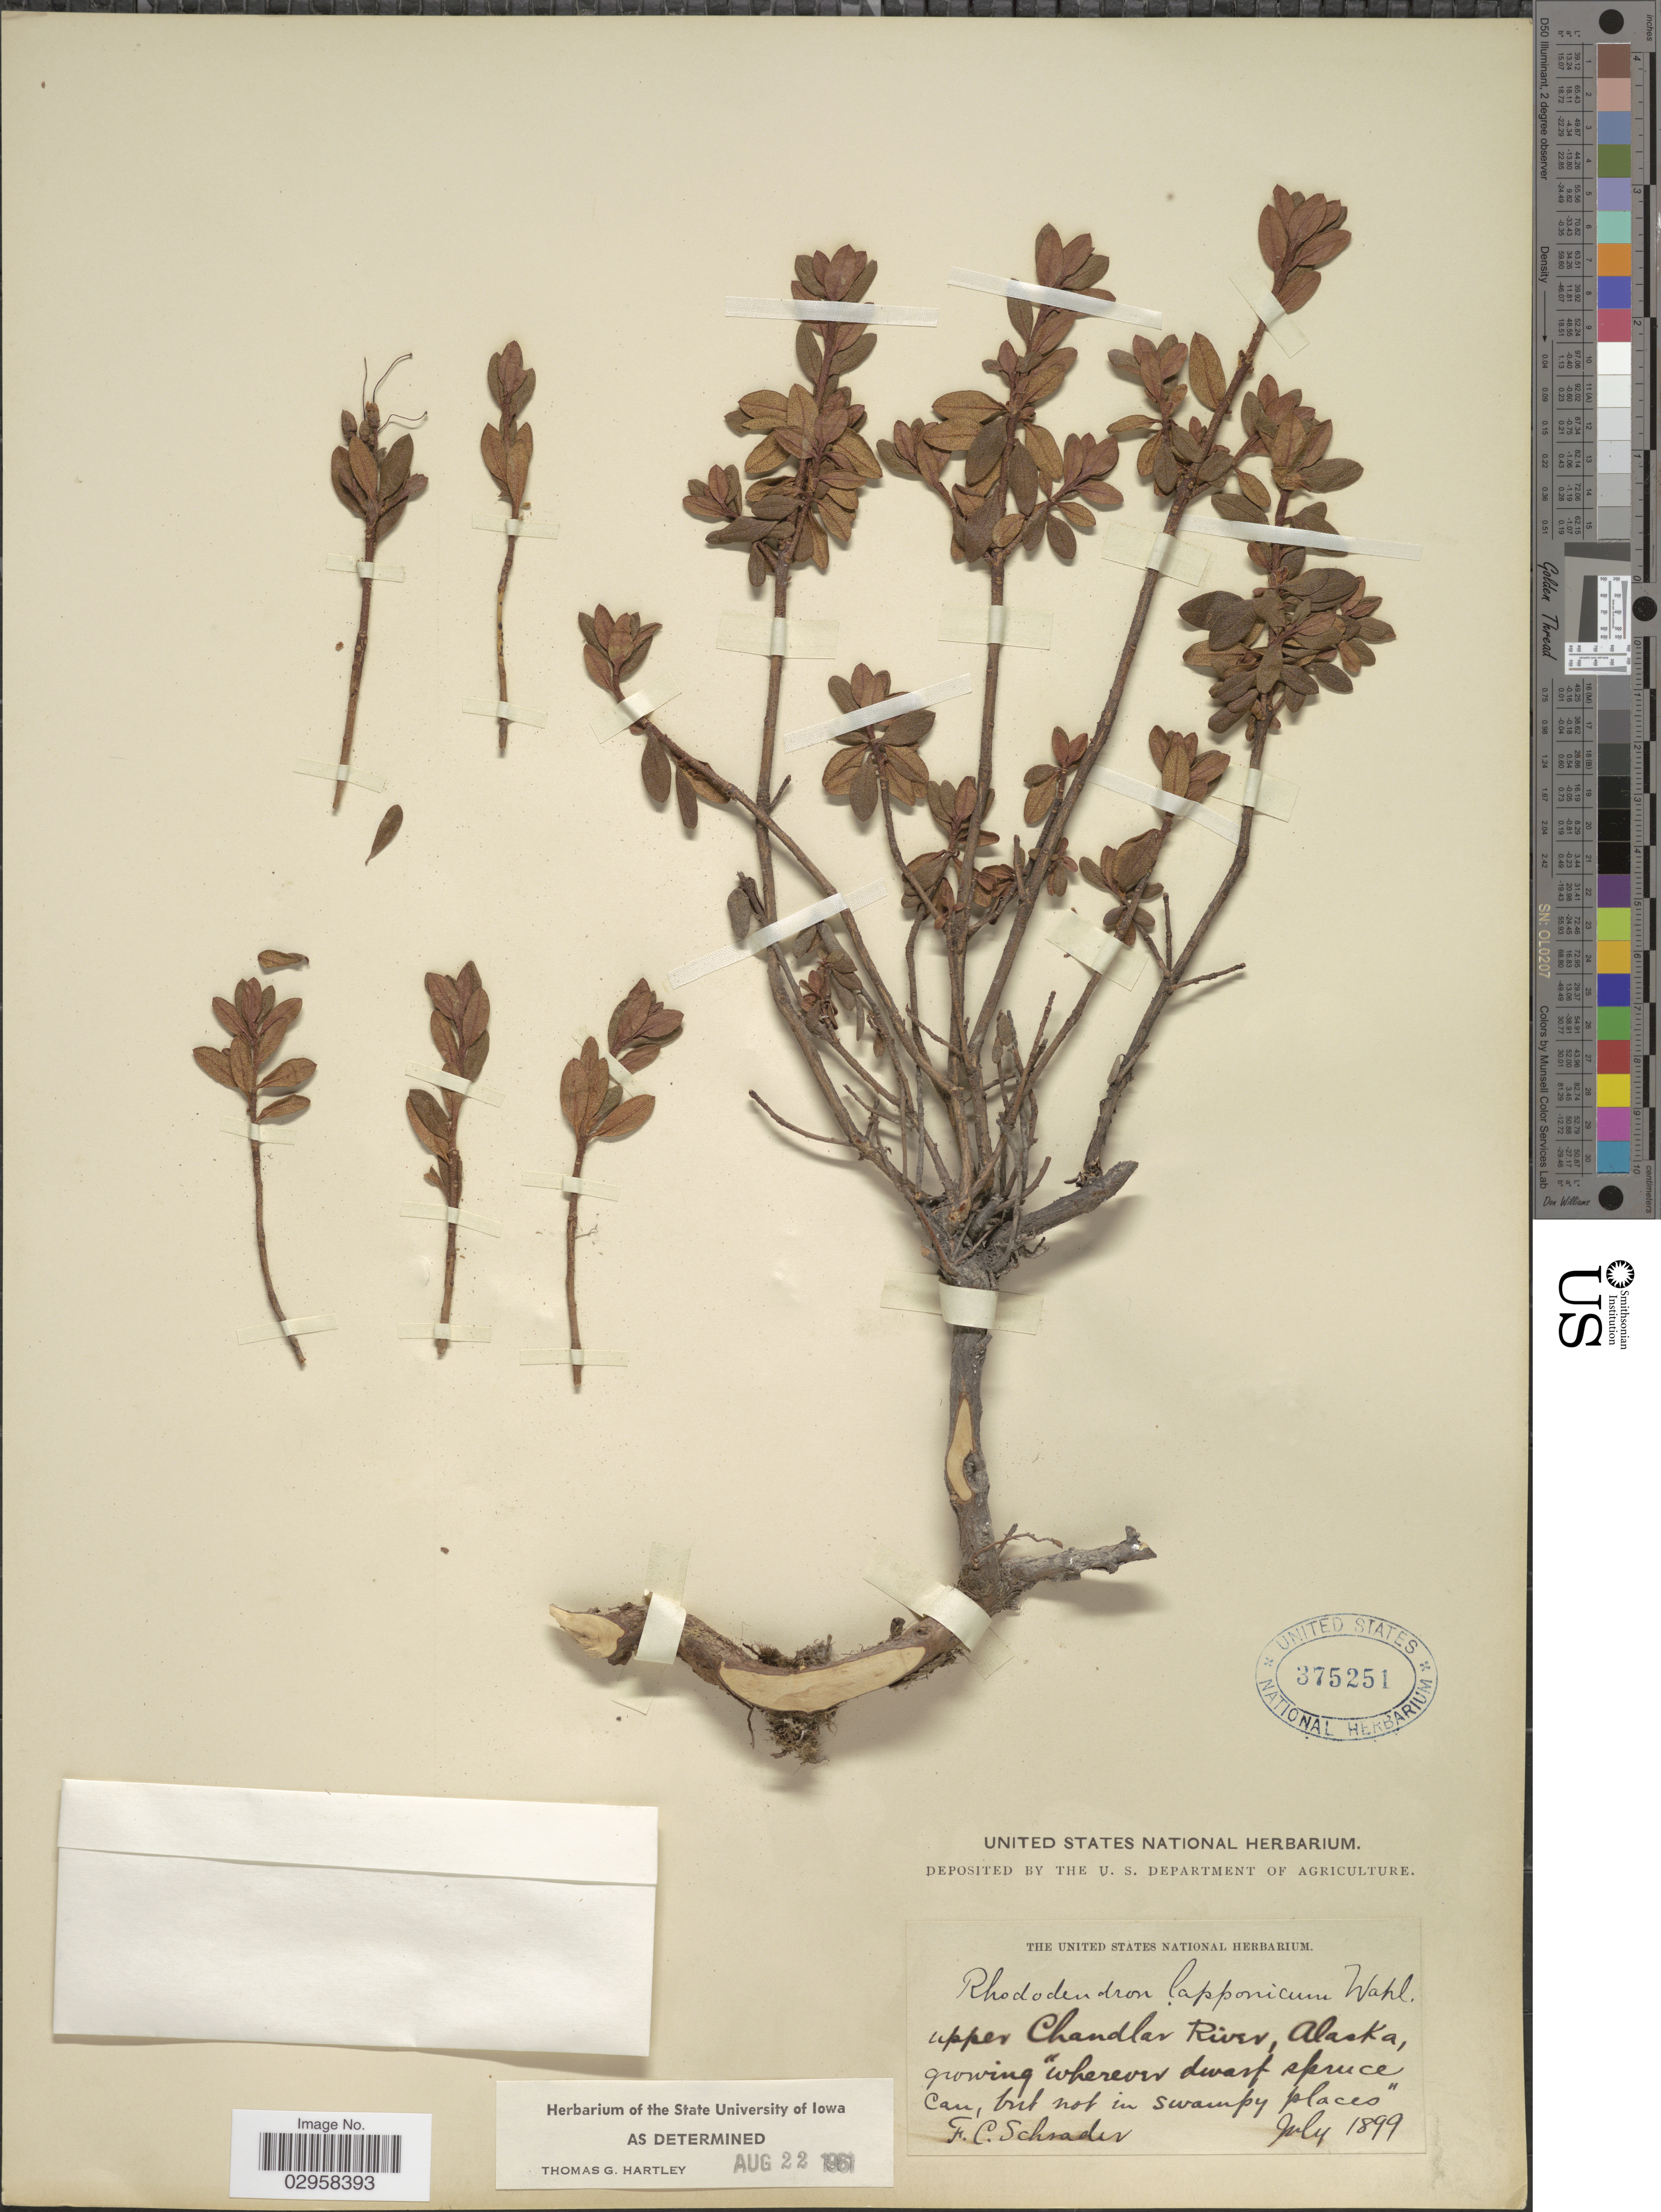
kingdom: Plantae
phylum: Tracheophyta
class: Magnoliopsida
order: Ericales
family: Ericaceae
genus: Rhododendron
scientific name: Rhododendron lapponicum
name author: (L.) Wahlenb.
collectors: F. C. Schrader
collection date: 1899-07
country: United States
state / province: Alaska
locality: Upper Chandlar River.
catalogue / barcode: US 375251